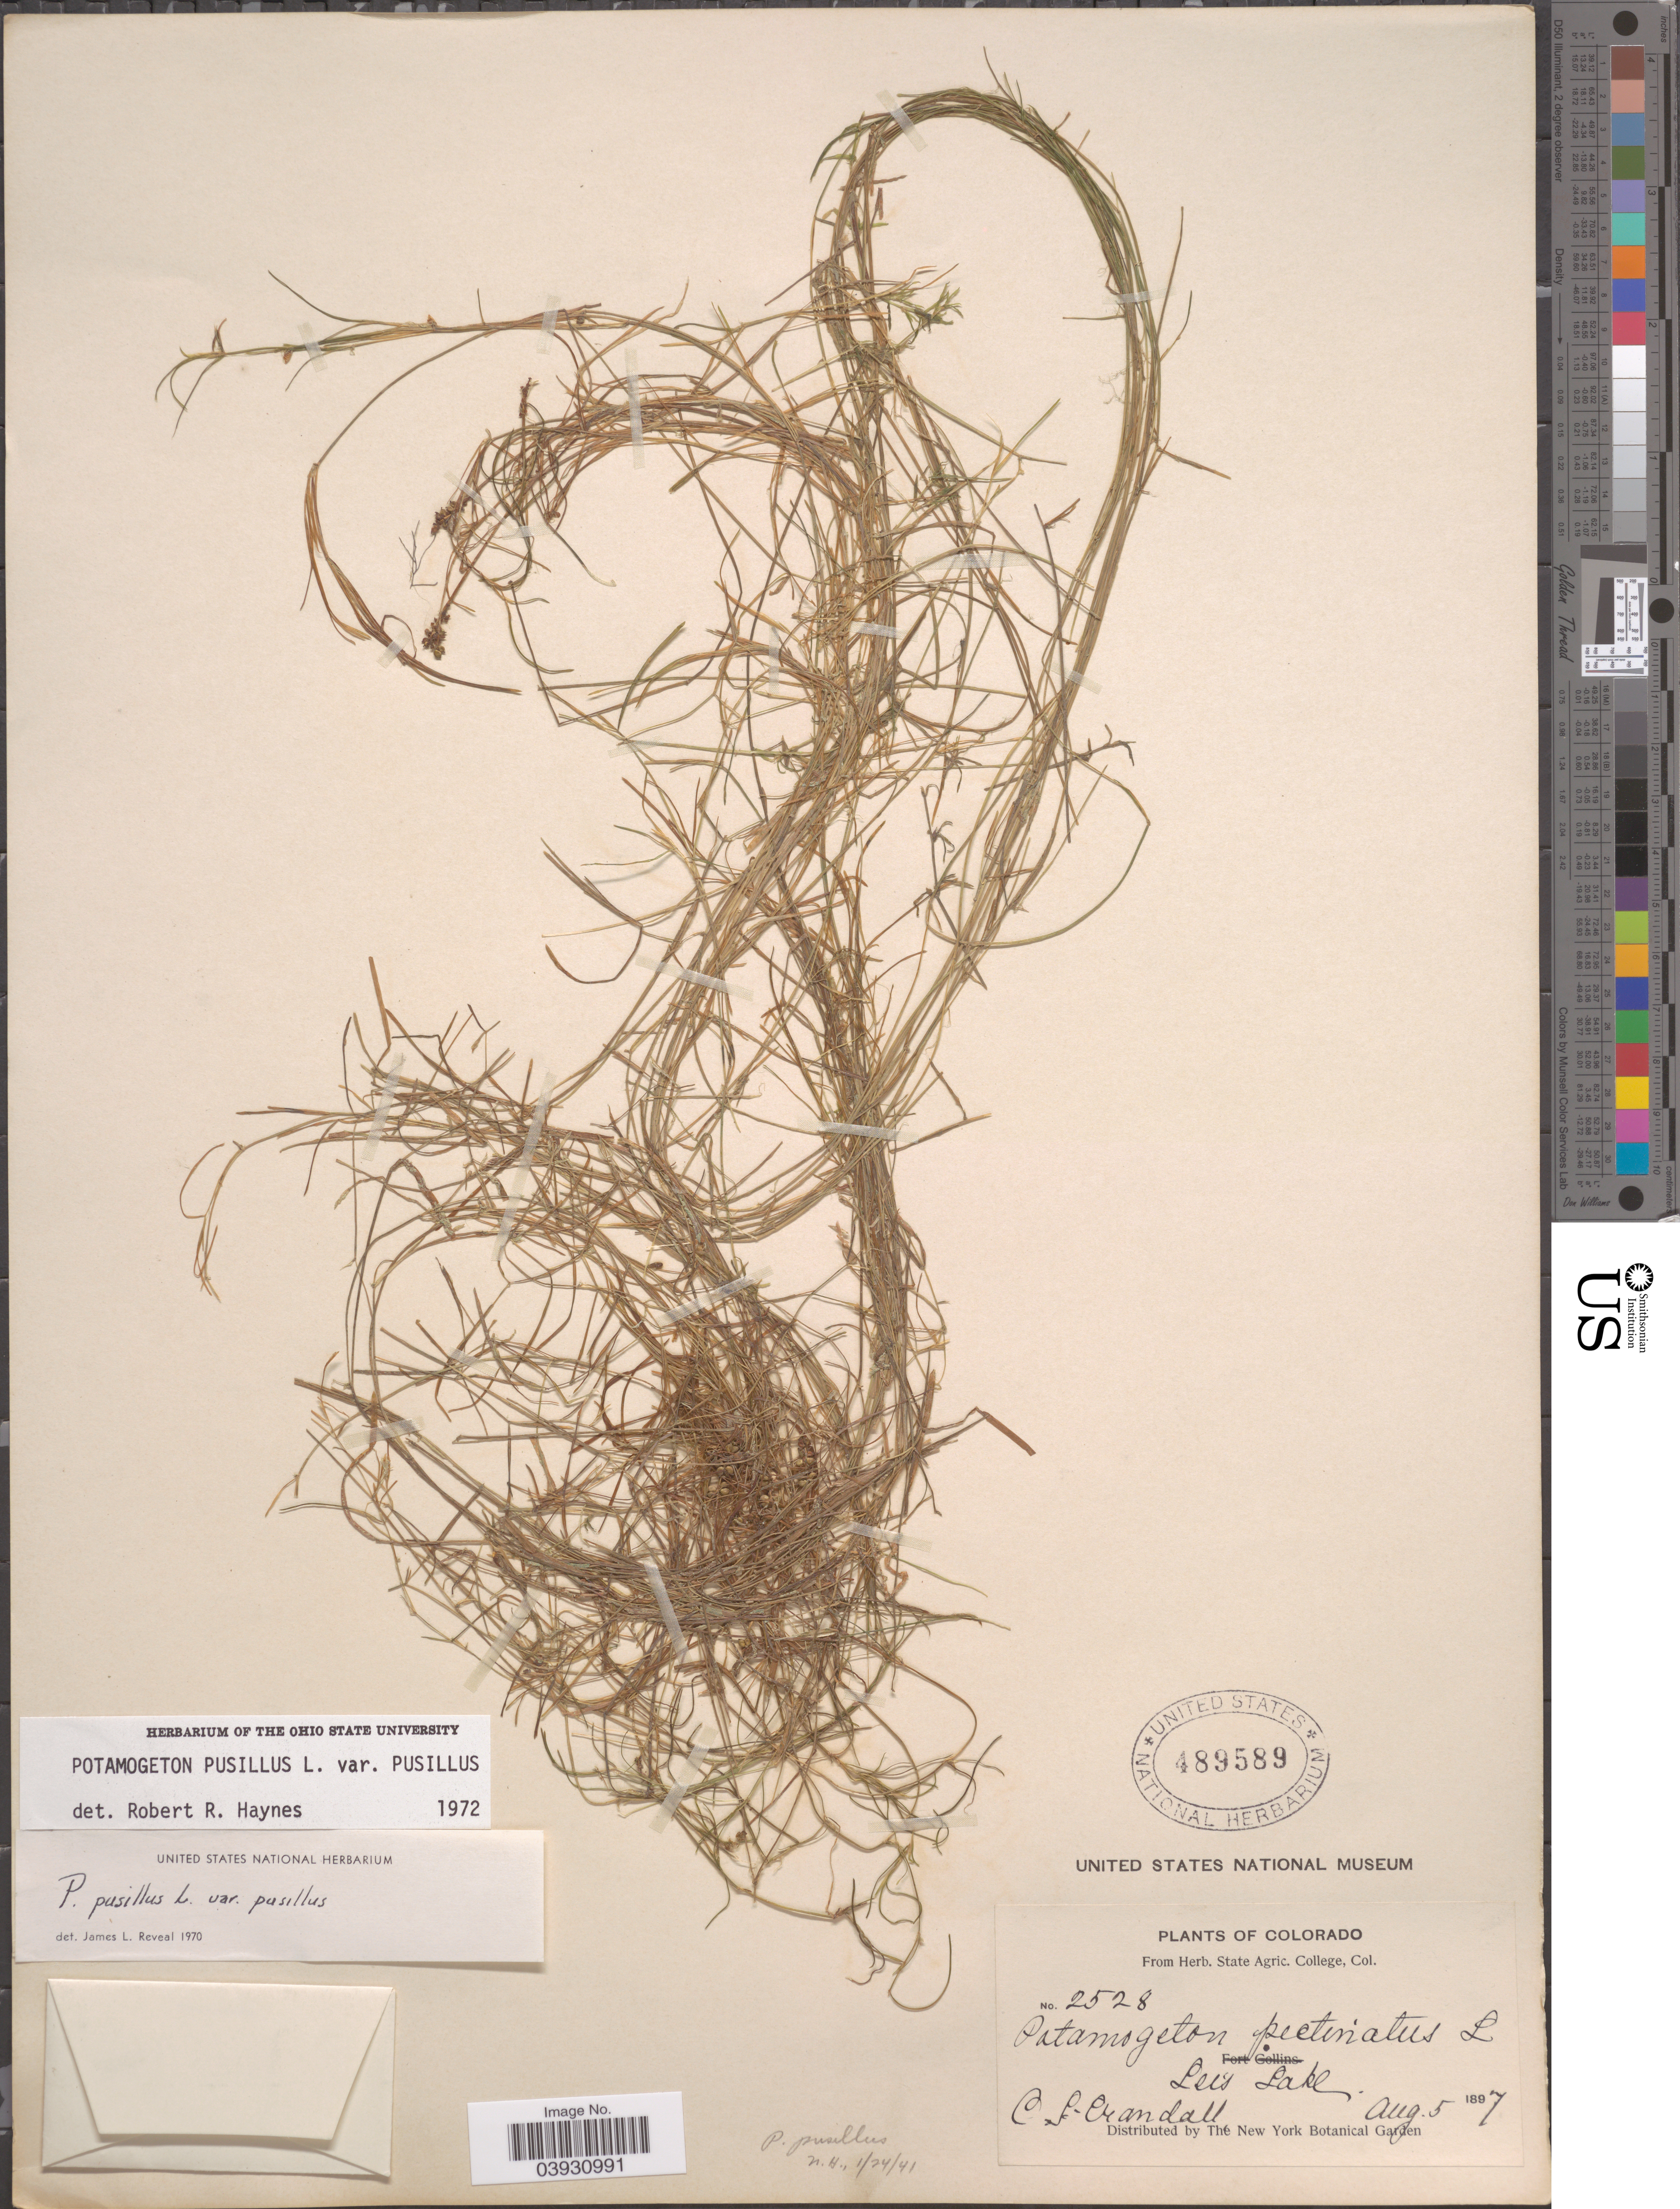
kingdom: Plantae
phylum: Tracheophyta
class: Liliopsida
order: Alismatales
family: Potamogetonaceae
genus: Potamogeton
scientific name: Potamogeton pusillus var. pusillus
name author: L.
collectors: C. Crandall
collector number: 2528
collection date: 1897-08-05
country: United States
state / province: Colorado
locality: Lee's Lake.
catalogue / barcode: US 489589